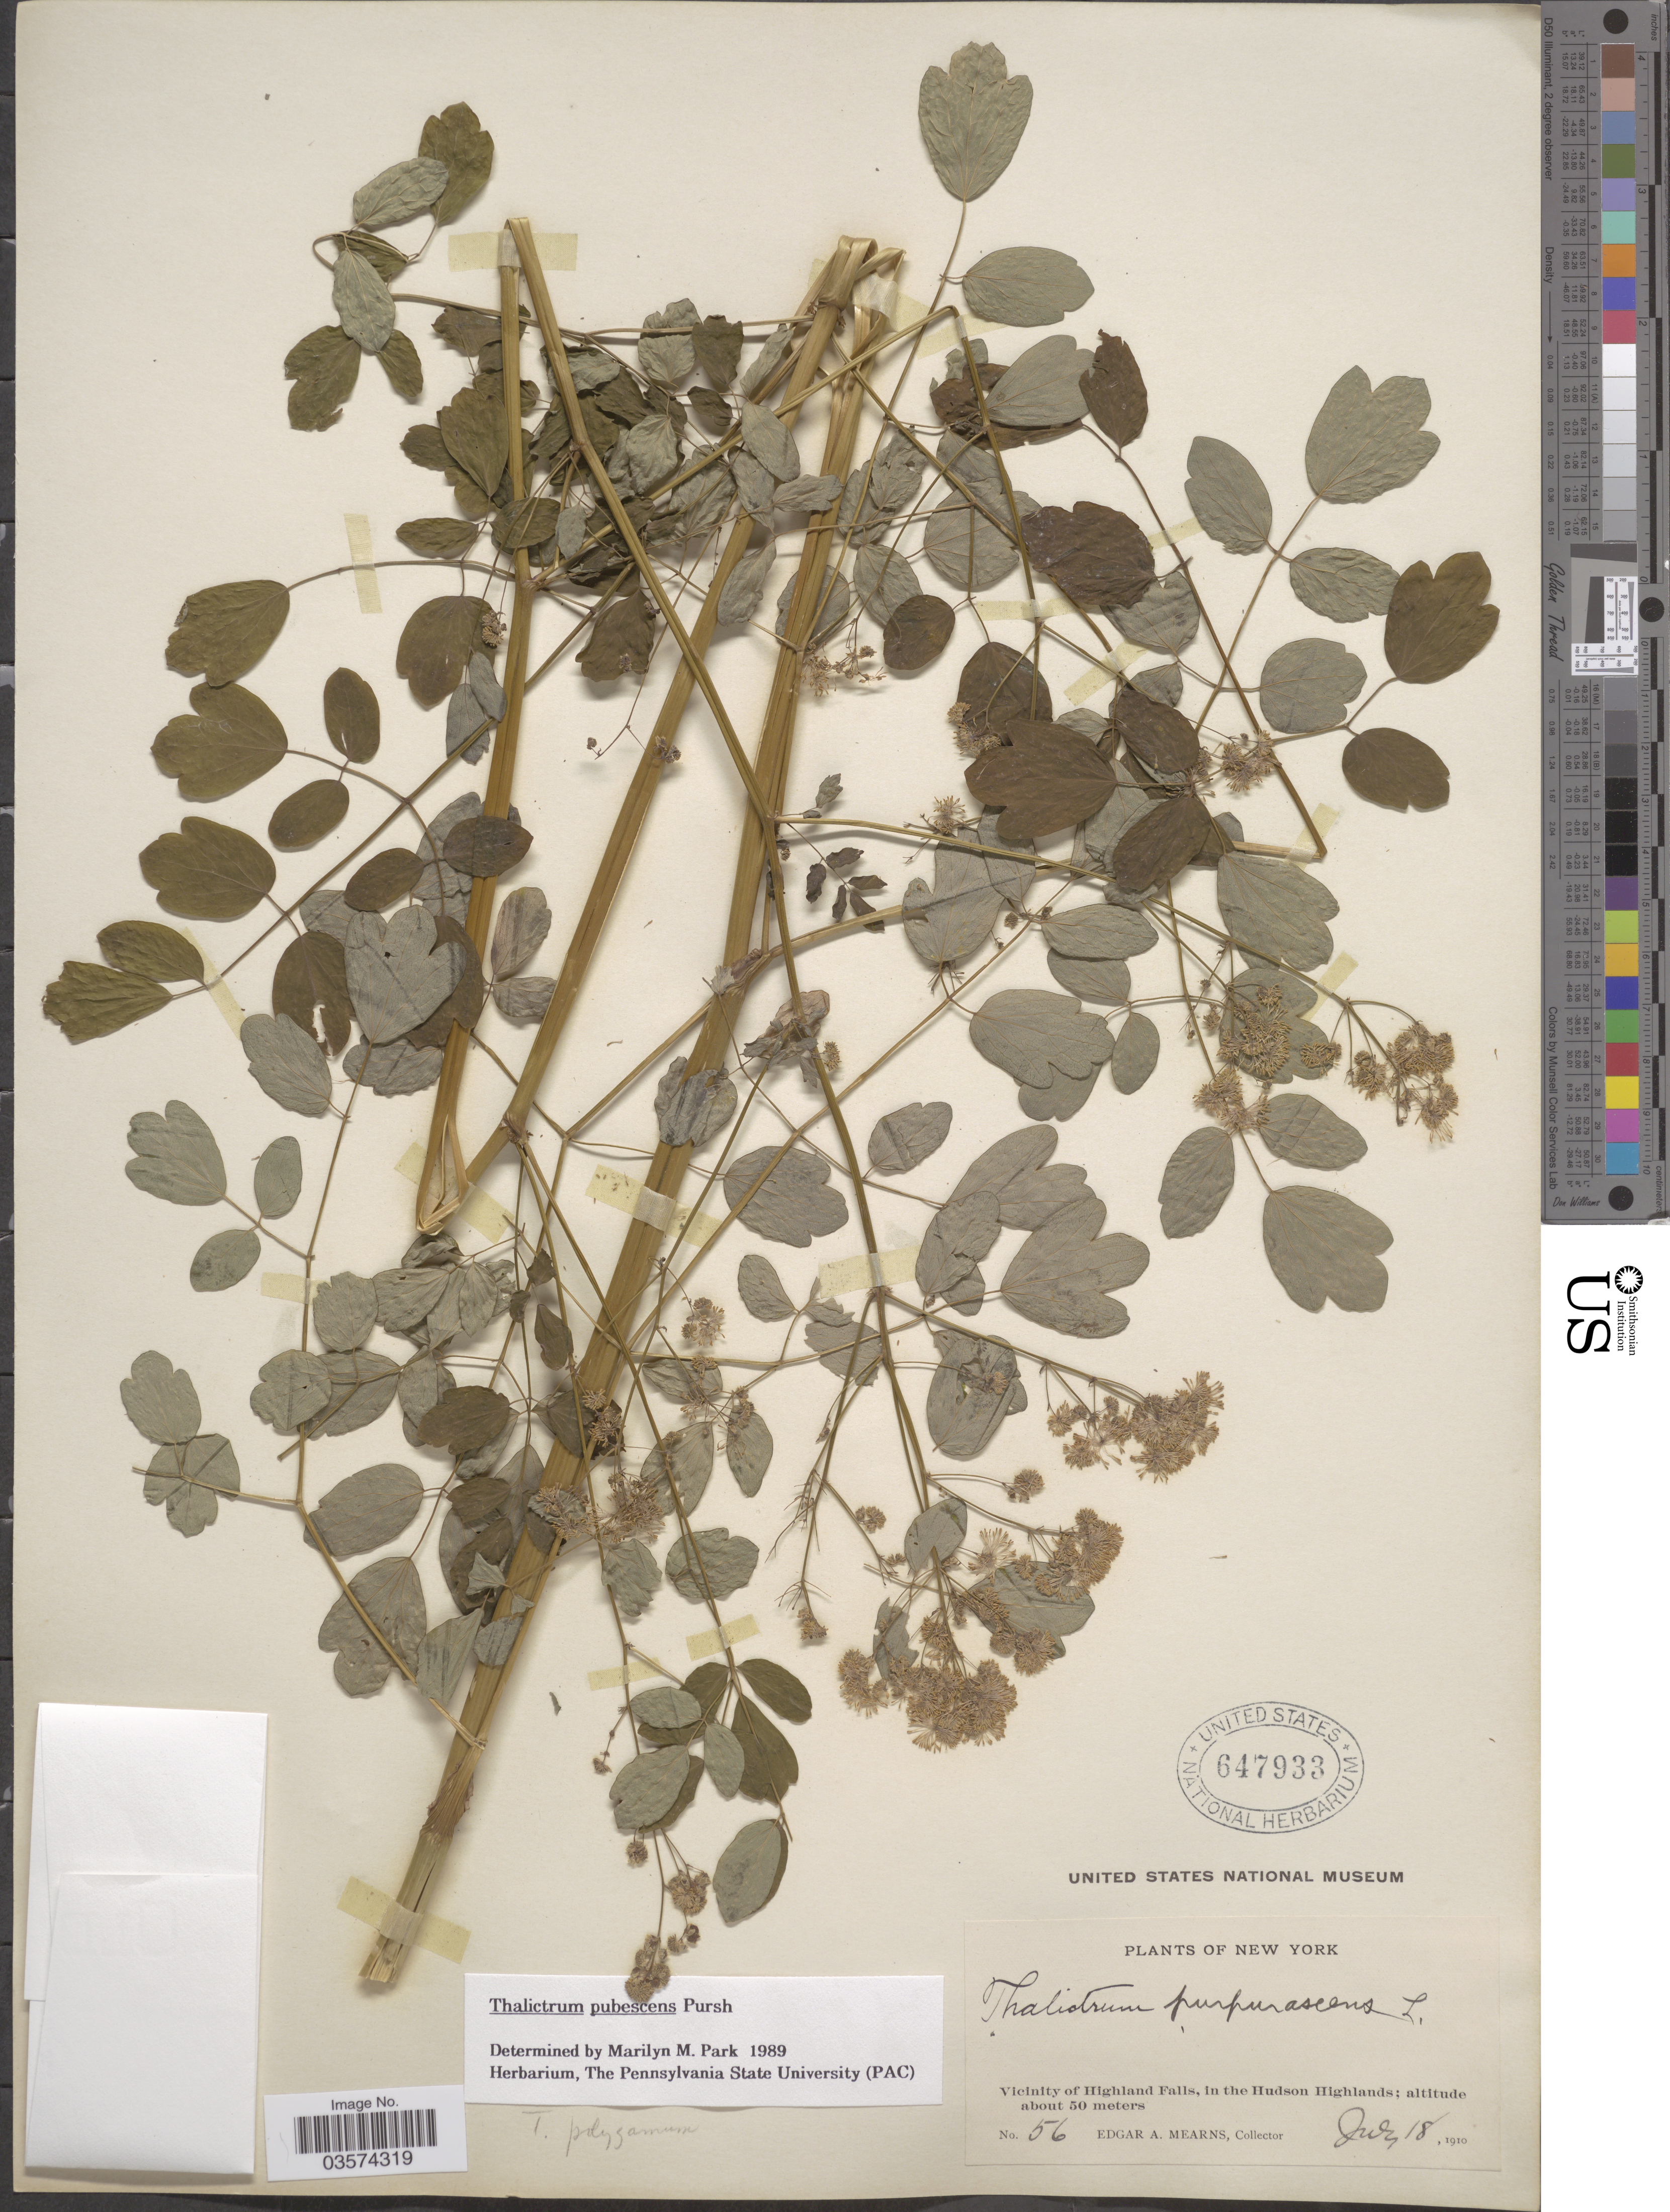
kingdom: Plantae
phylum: Tracheophyta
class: Magnoliopsida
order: Ranunculales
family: Ranunculaceae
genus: Thalictrum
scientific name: Thalictrum pubescens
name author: Pursh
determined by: Park, Marilyn Marqueen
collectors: E. A. Mearns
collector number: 56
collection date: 1910-07-18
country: United States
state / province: New York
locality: Vicinity of Highland Falls, in the Hudson Highlands.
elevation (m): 50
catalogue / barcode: US 647933